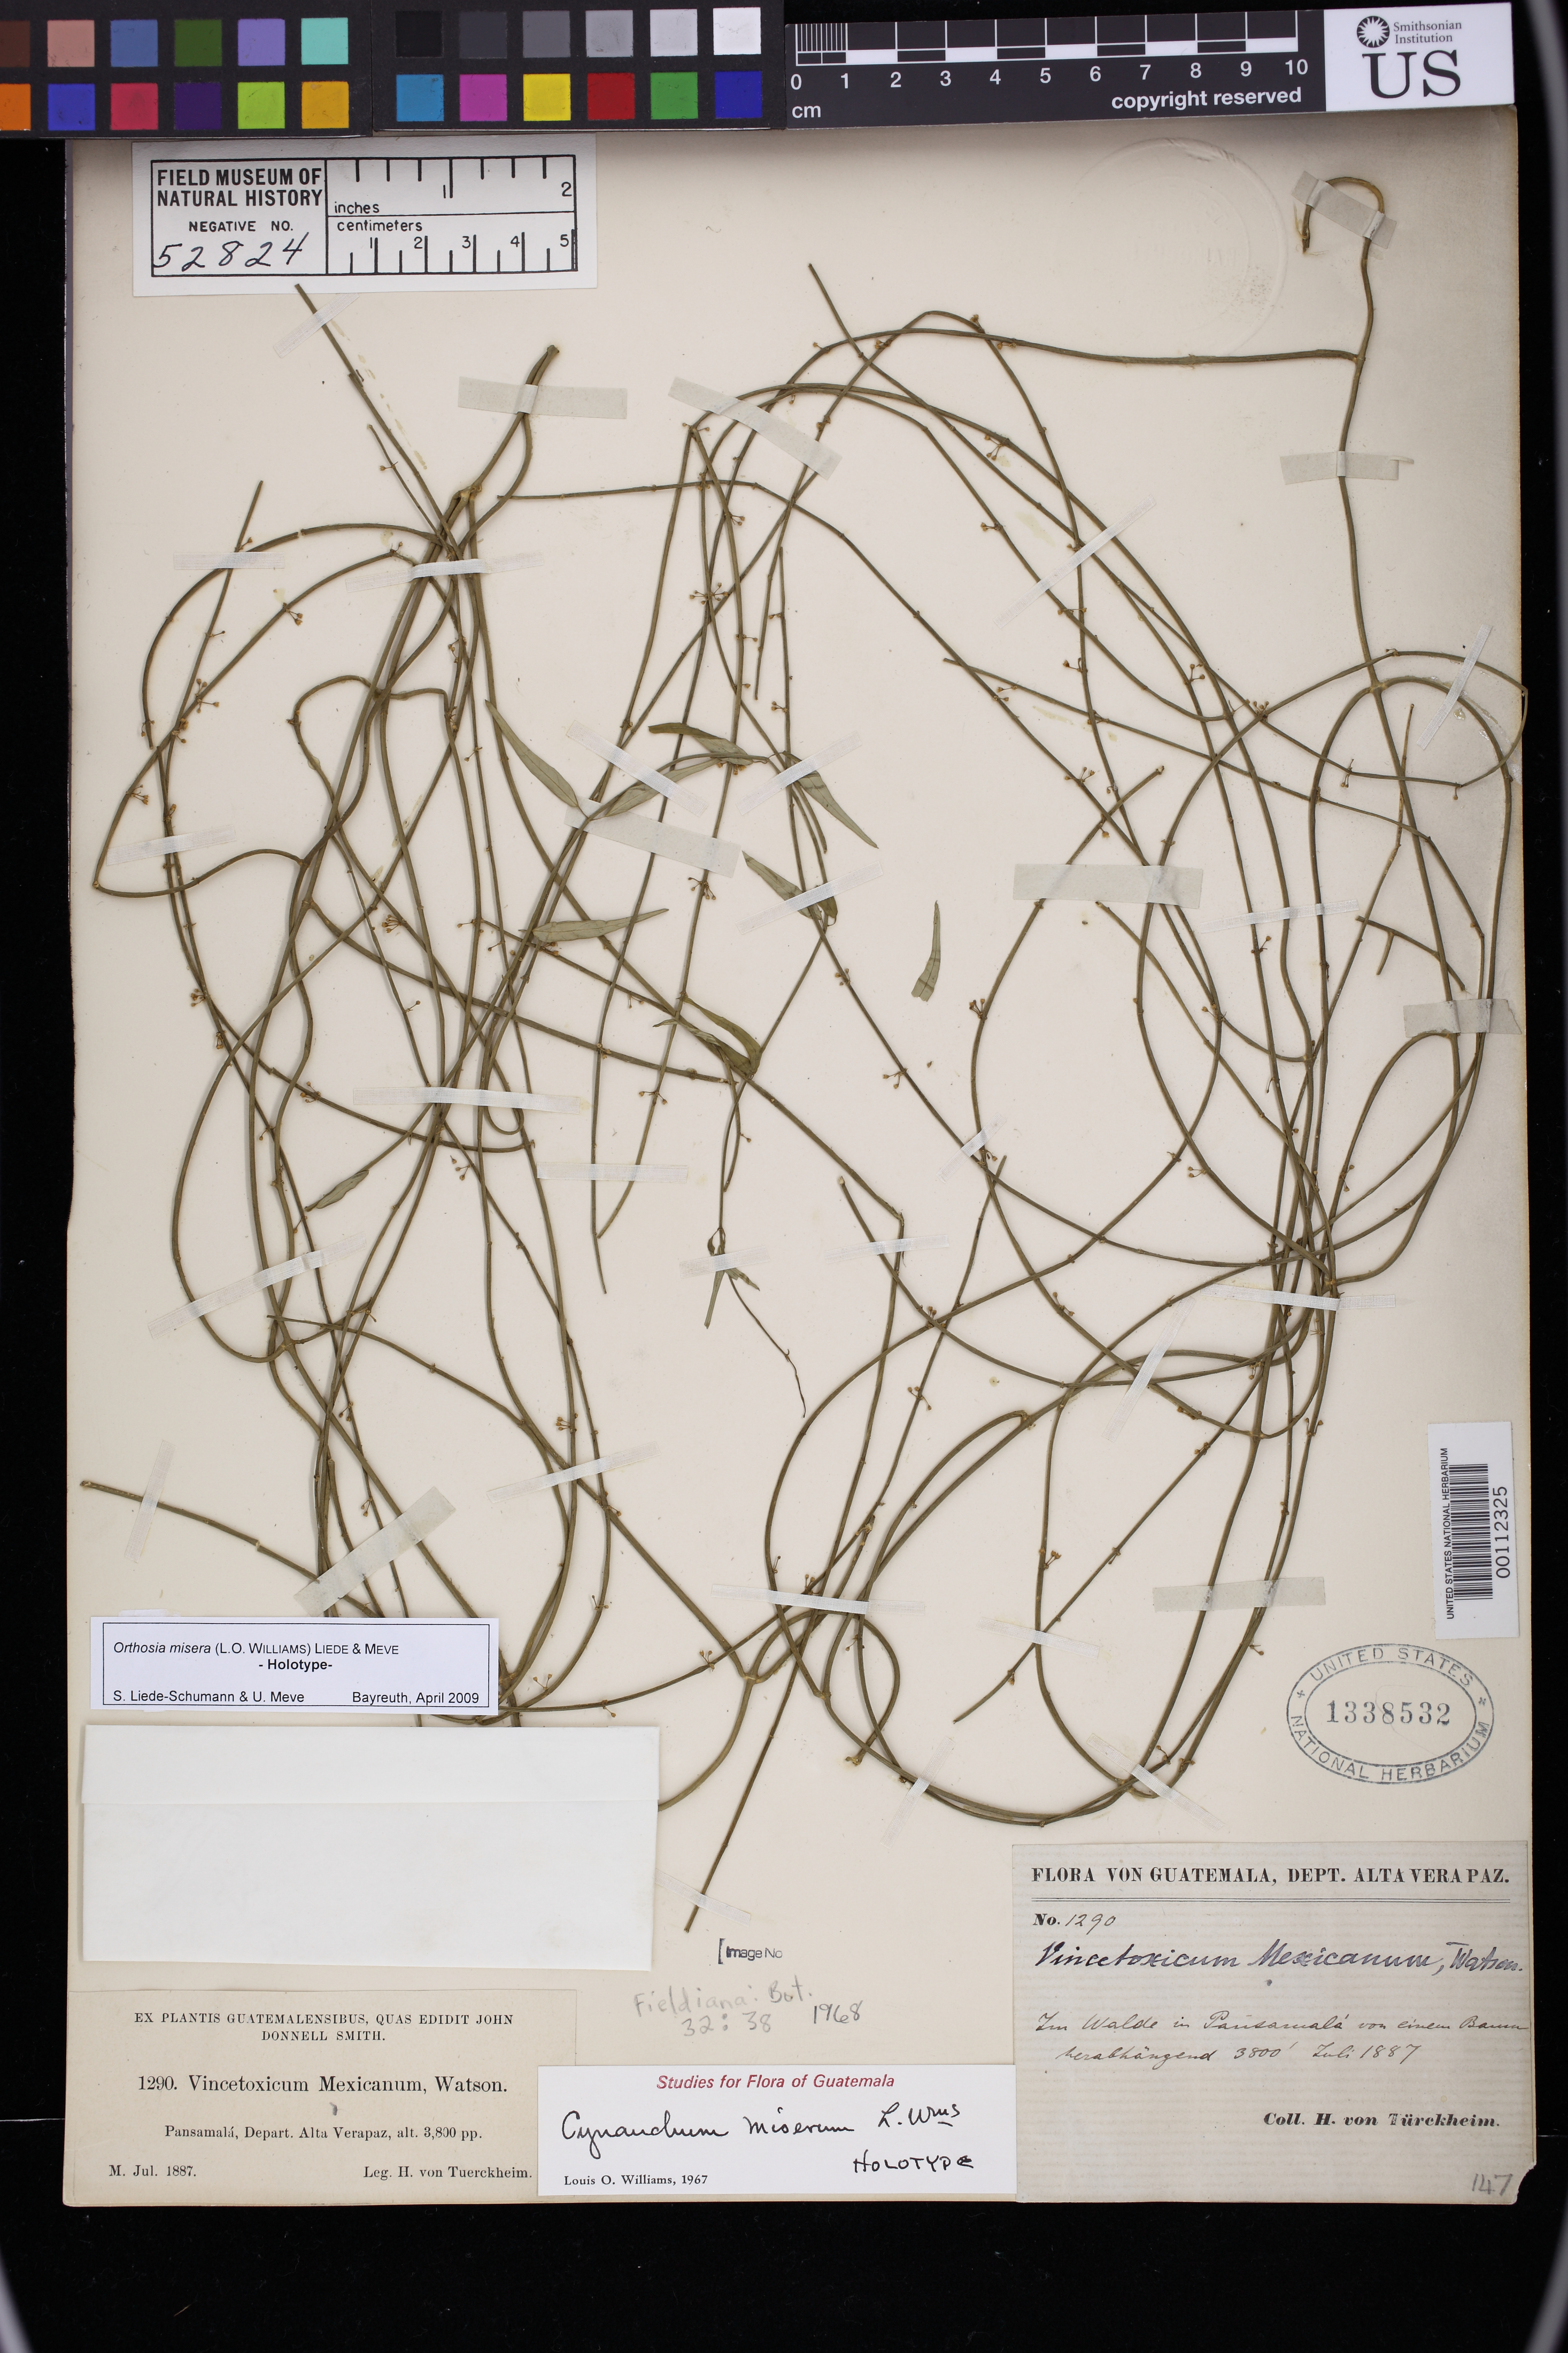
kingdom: Plantae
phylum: Tracheophyta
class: Magnoliopsida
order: Gentianales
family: Apocynaceae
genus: Cynanchum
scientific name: Cynanchum miserum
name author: L.O. Williams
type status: Holotype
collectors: H. von Türckheim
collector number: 1290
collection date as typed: Jul 1887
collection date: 1887-07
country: Guatemala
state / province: Alta Verapaz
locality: Pansamalá; alt. 3800 pp.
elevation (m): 1158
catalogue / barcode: US 1338532